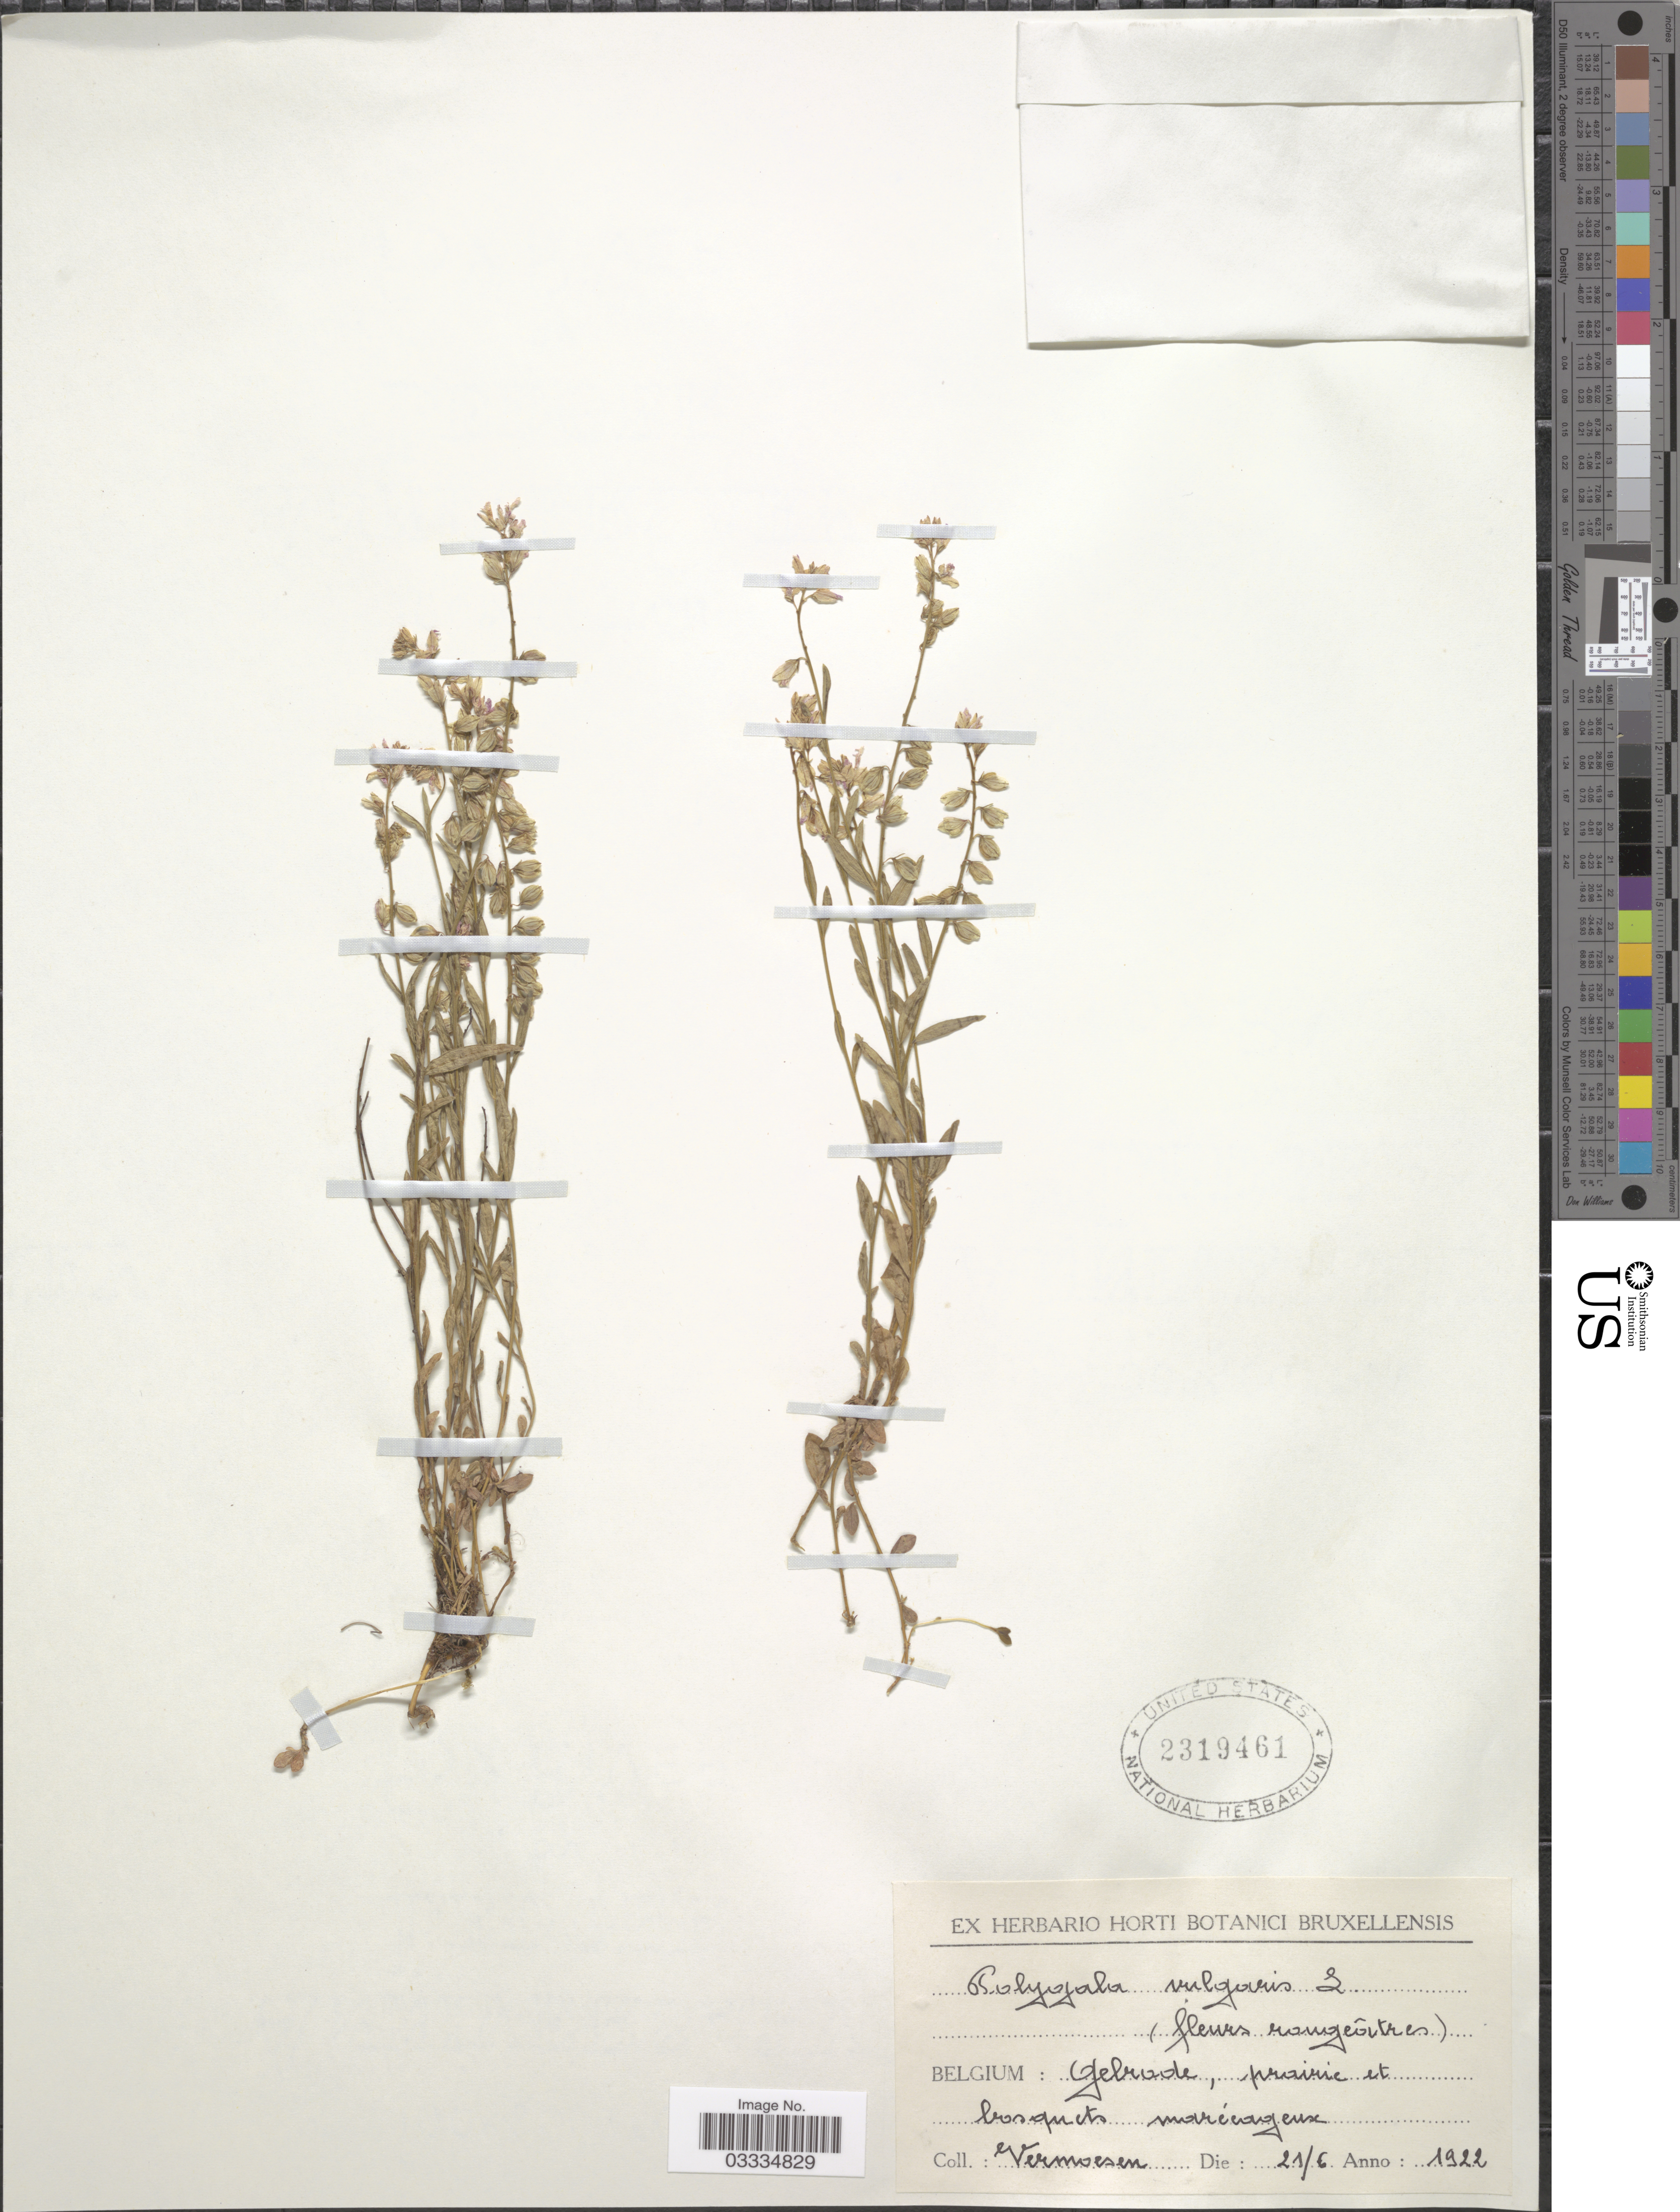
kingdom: Plantae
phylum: Tracheophyta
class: Magnoliopsida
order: Fabales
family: Polygalaceae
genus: Polygala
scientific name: Polygala vulgaris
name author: L.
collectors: -- Vermoesen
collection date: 1922-06-21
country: Belgium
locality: Gelrode.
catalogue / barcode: US 2319461